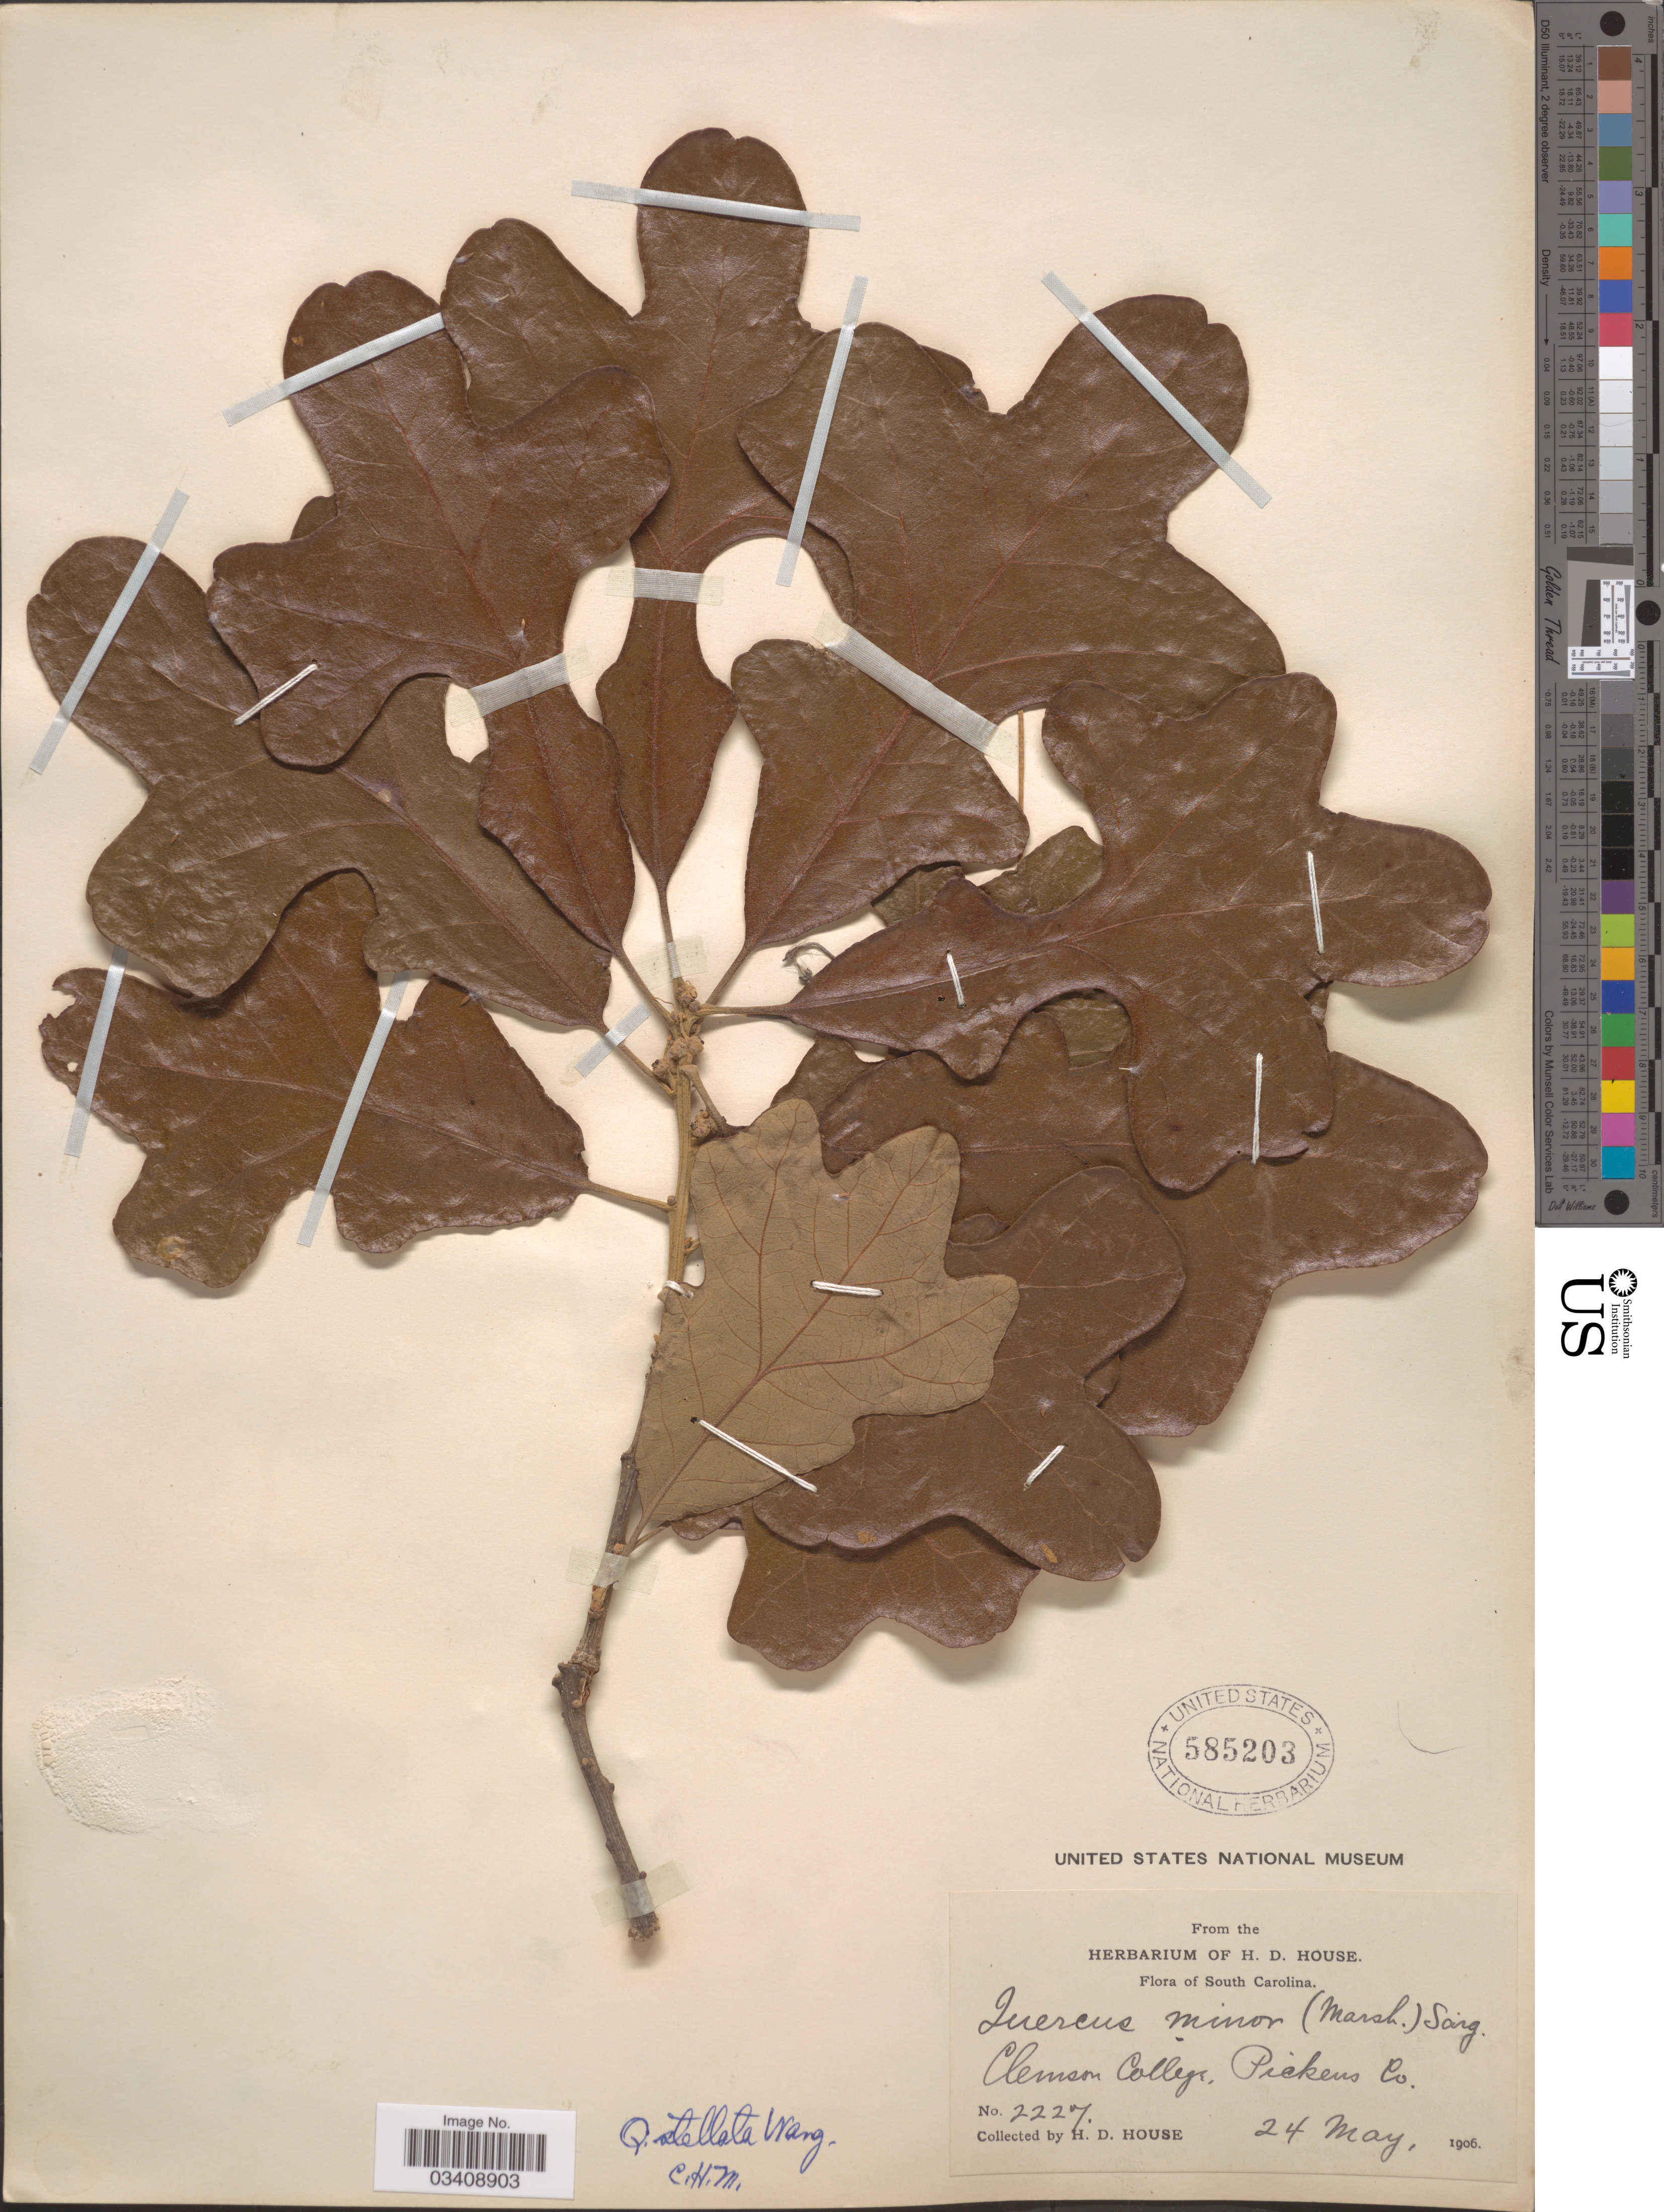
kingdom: Plantae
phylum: Tracheophyta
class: Magnoliopsida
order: Fagales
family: Fagaceae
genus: Quercus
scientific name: Quercus stellata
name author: Wangenh.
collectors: H. D. House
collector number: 2227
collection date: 1906-05-24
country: United States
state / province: South Carolina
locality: Clemson College, Pickens Co.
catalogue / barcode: US 585203